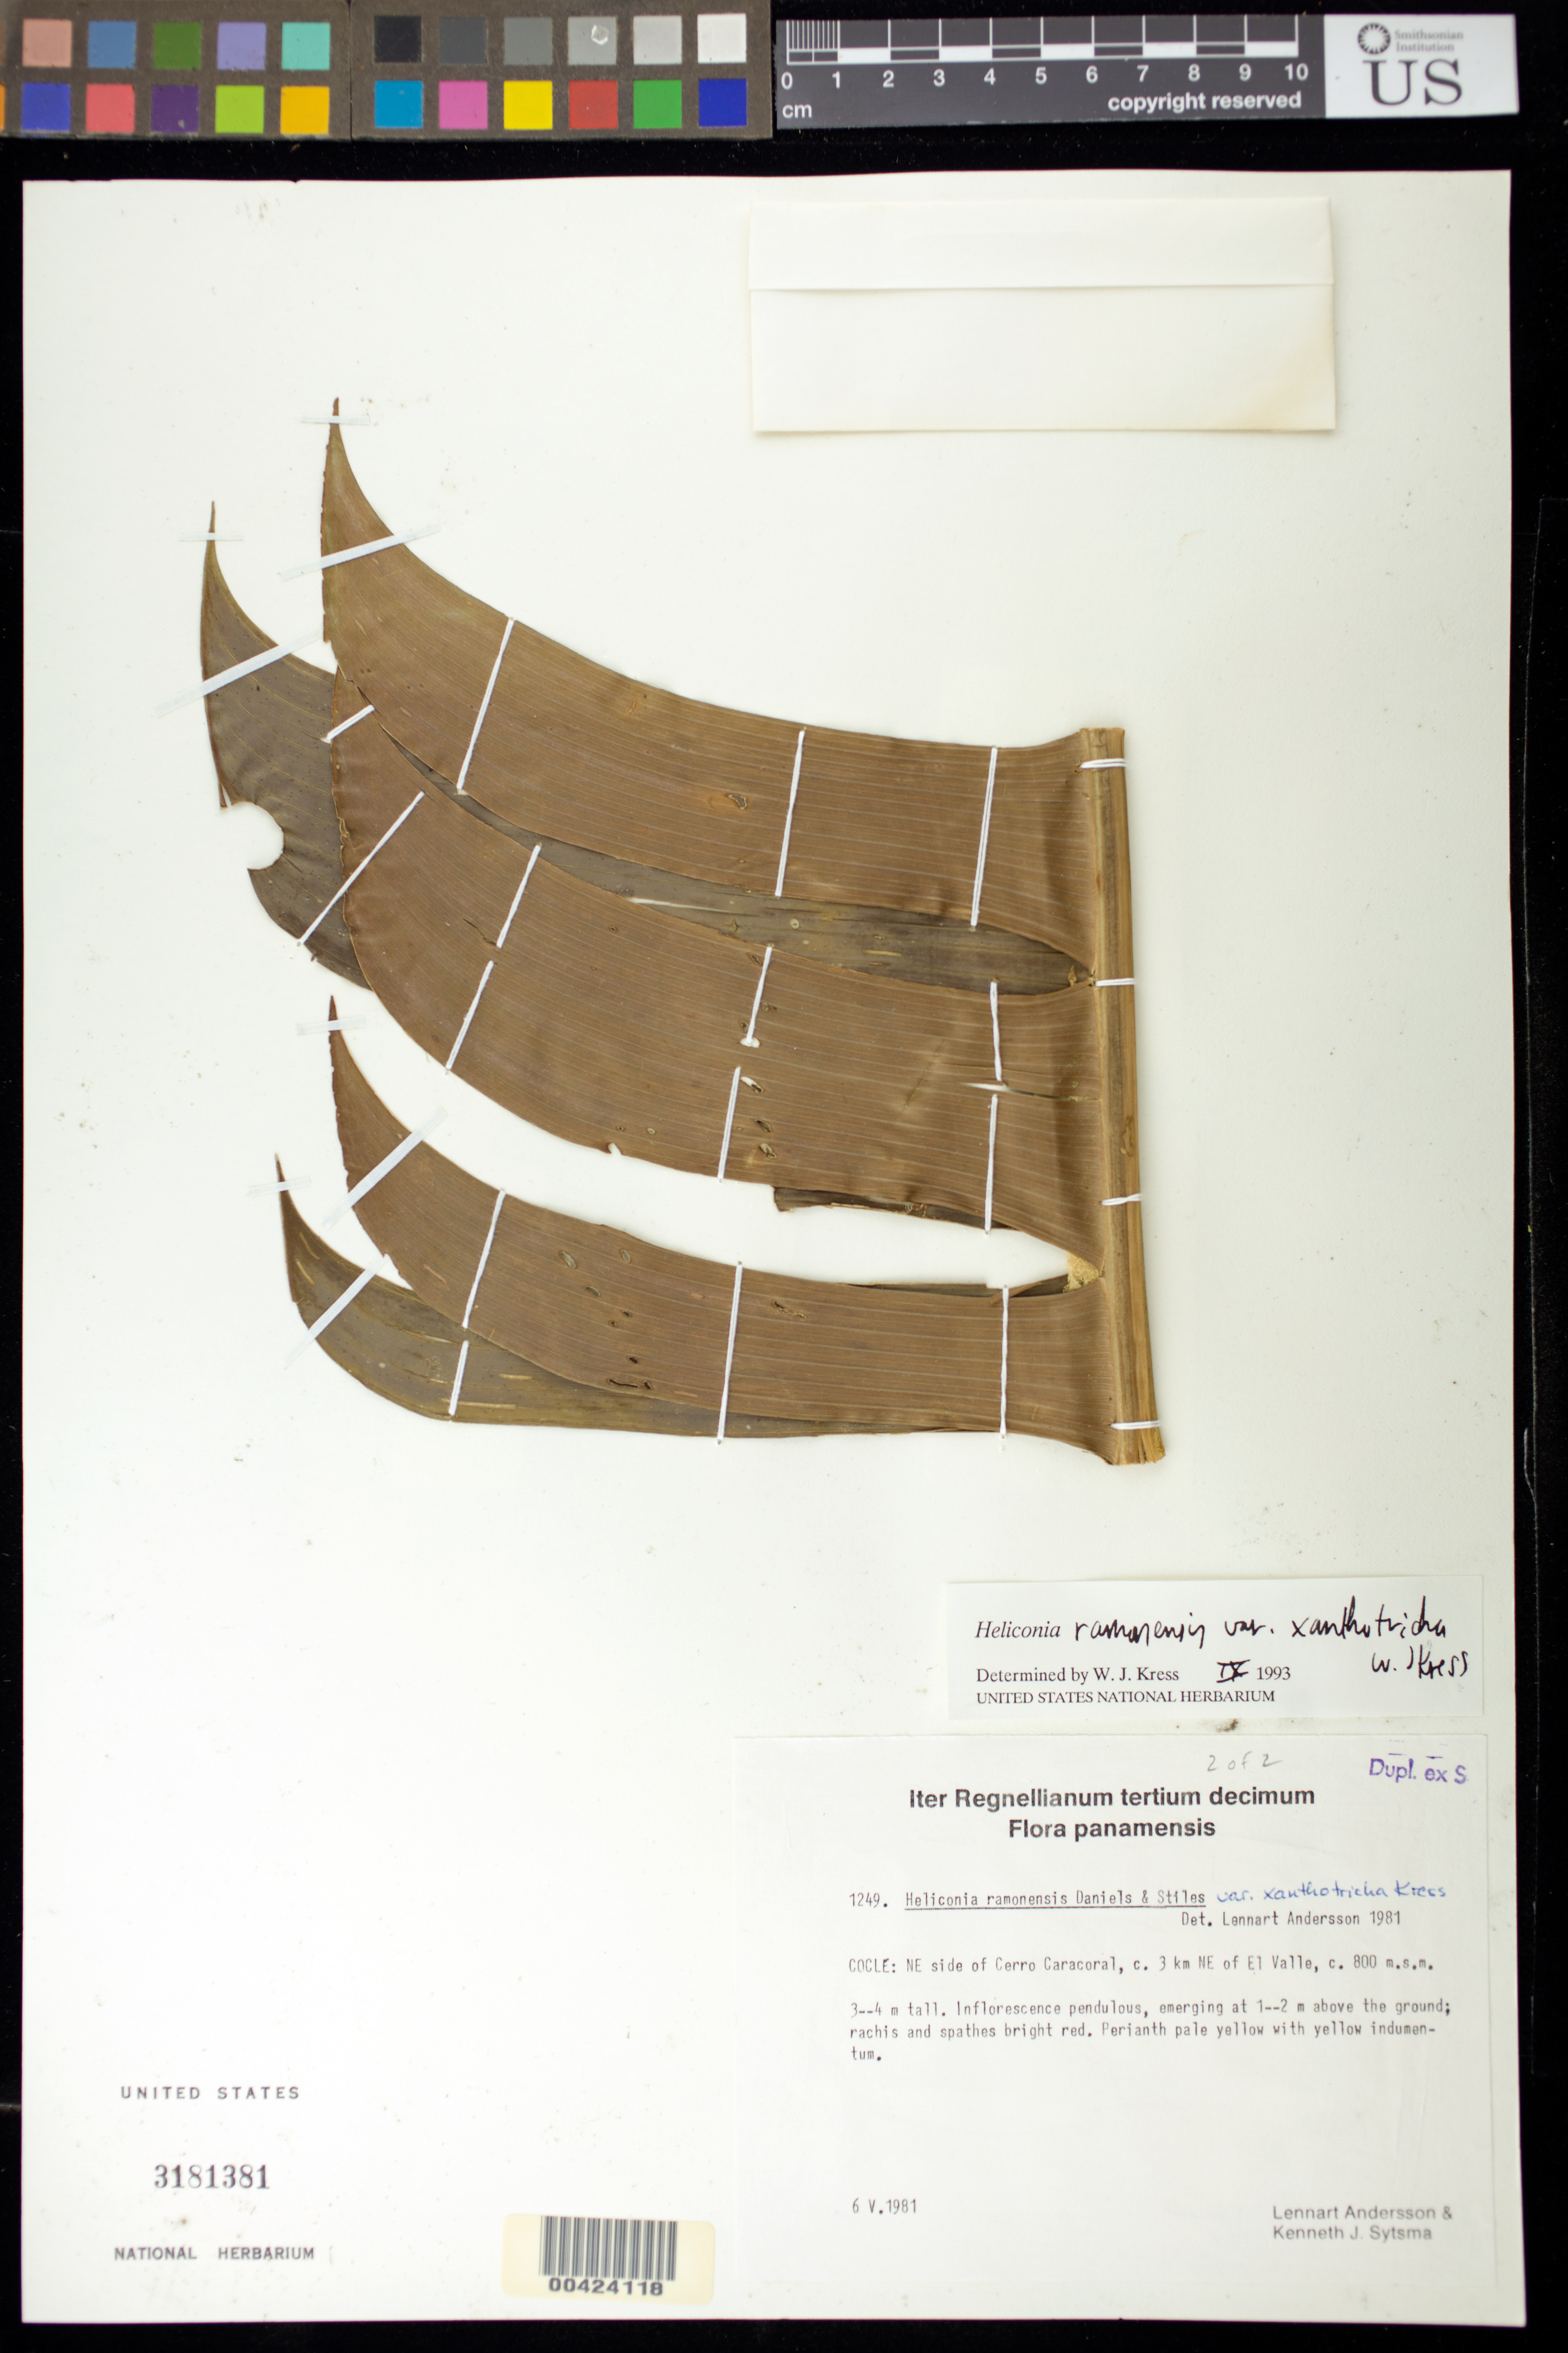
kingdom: Plantae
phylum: Tracheophyta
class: Liliopsida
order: Zingiberales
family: Heliconiaceae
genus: Heliconia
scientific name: Heliconia ramonensis var. xanthotricha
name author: W.J. Kress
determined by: Kress, W. J., (US), Smithsonian Institution - National Museum of Natural History (UNITED STATES)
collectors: L. Andersson & K. J. Sytsma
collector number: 1249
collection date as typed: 06 May 1981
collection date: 1981-05-06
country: Panama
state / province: Coclé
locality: El Valle, 3 km NE of ; NE side of Cerro Caracoral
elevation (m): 800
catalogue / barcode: US 3251381